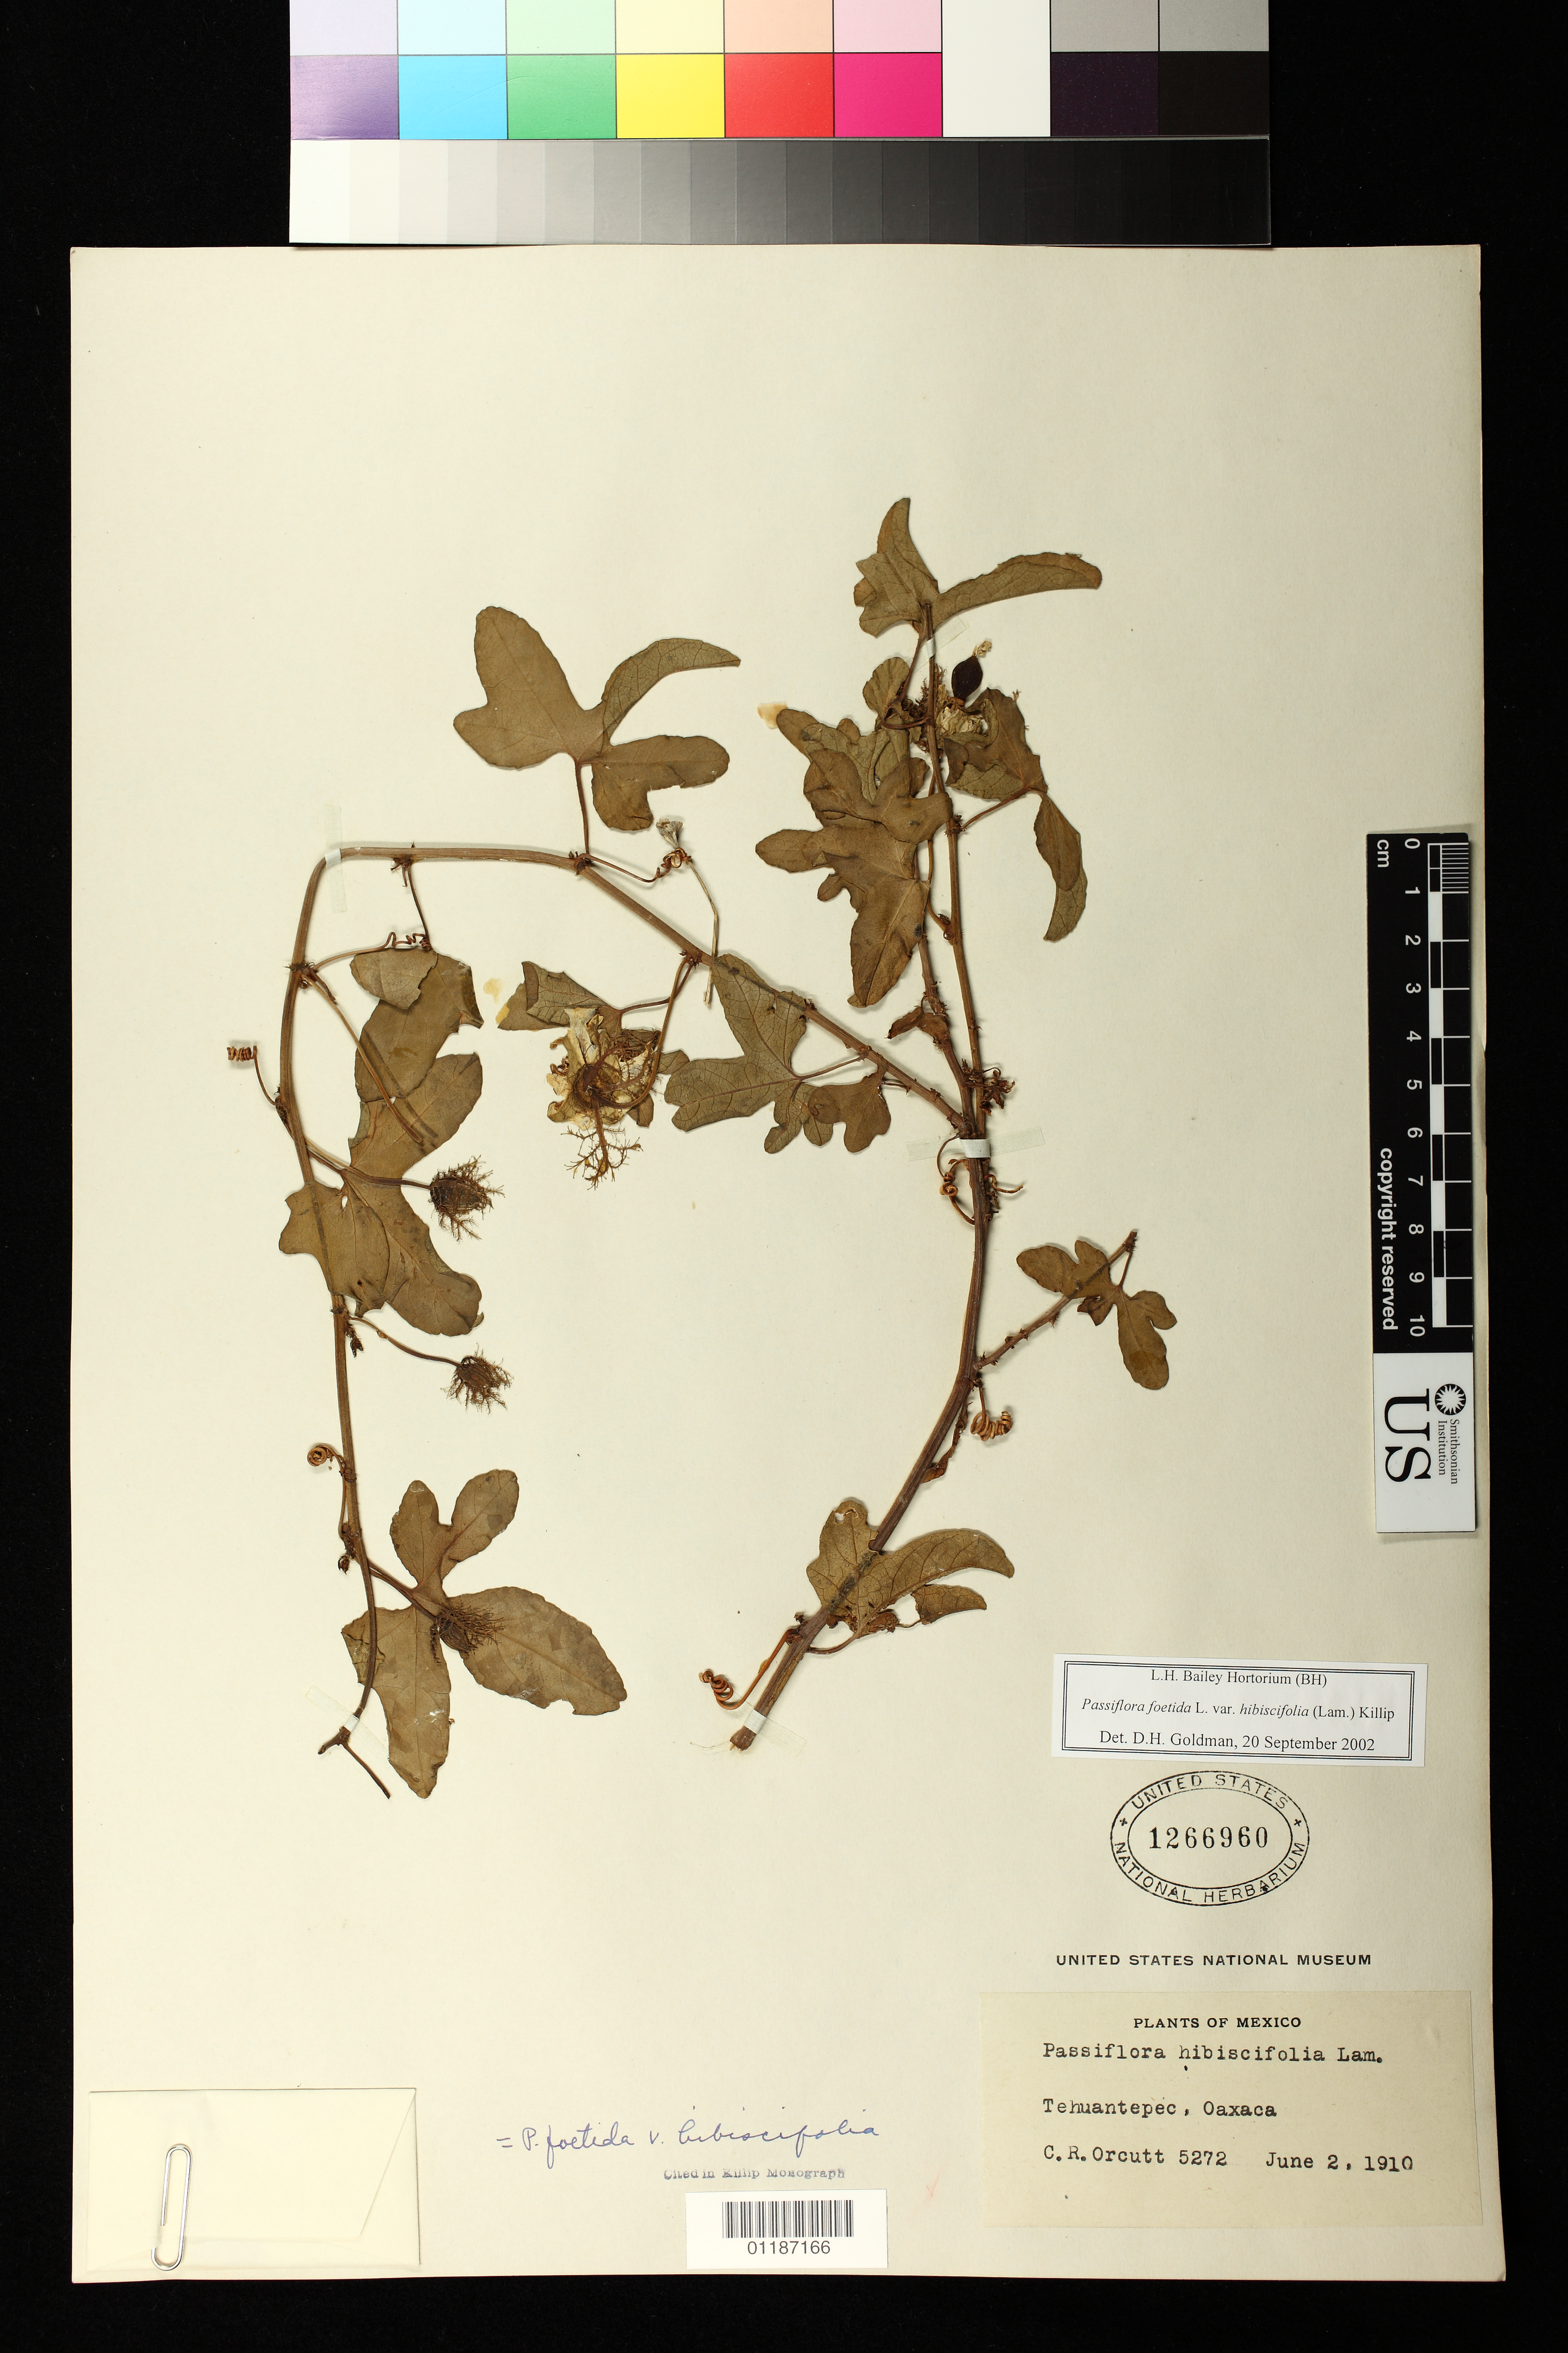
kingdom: Plantae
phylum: Tracheophyta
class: Magnoliopsida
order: Malpighiales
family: Passifloraceae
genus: Passiflora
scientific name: Passiflora foetida var. hibiscifolia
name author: L.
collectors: C. R. Orcutt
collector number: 5272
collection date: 1910-06-02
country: Mexico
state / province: Oaxaca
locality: Tehuantepec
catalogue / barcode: US 1266960